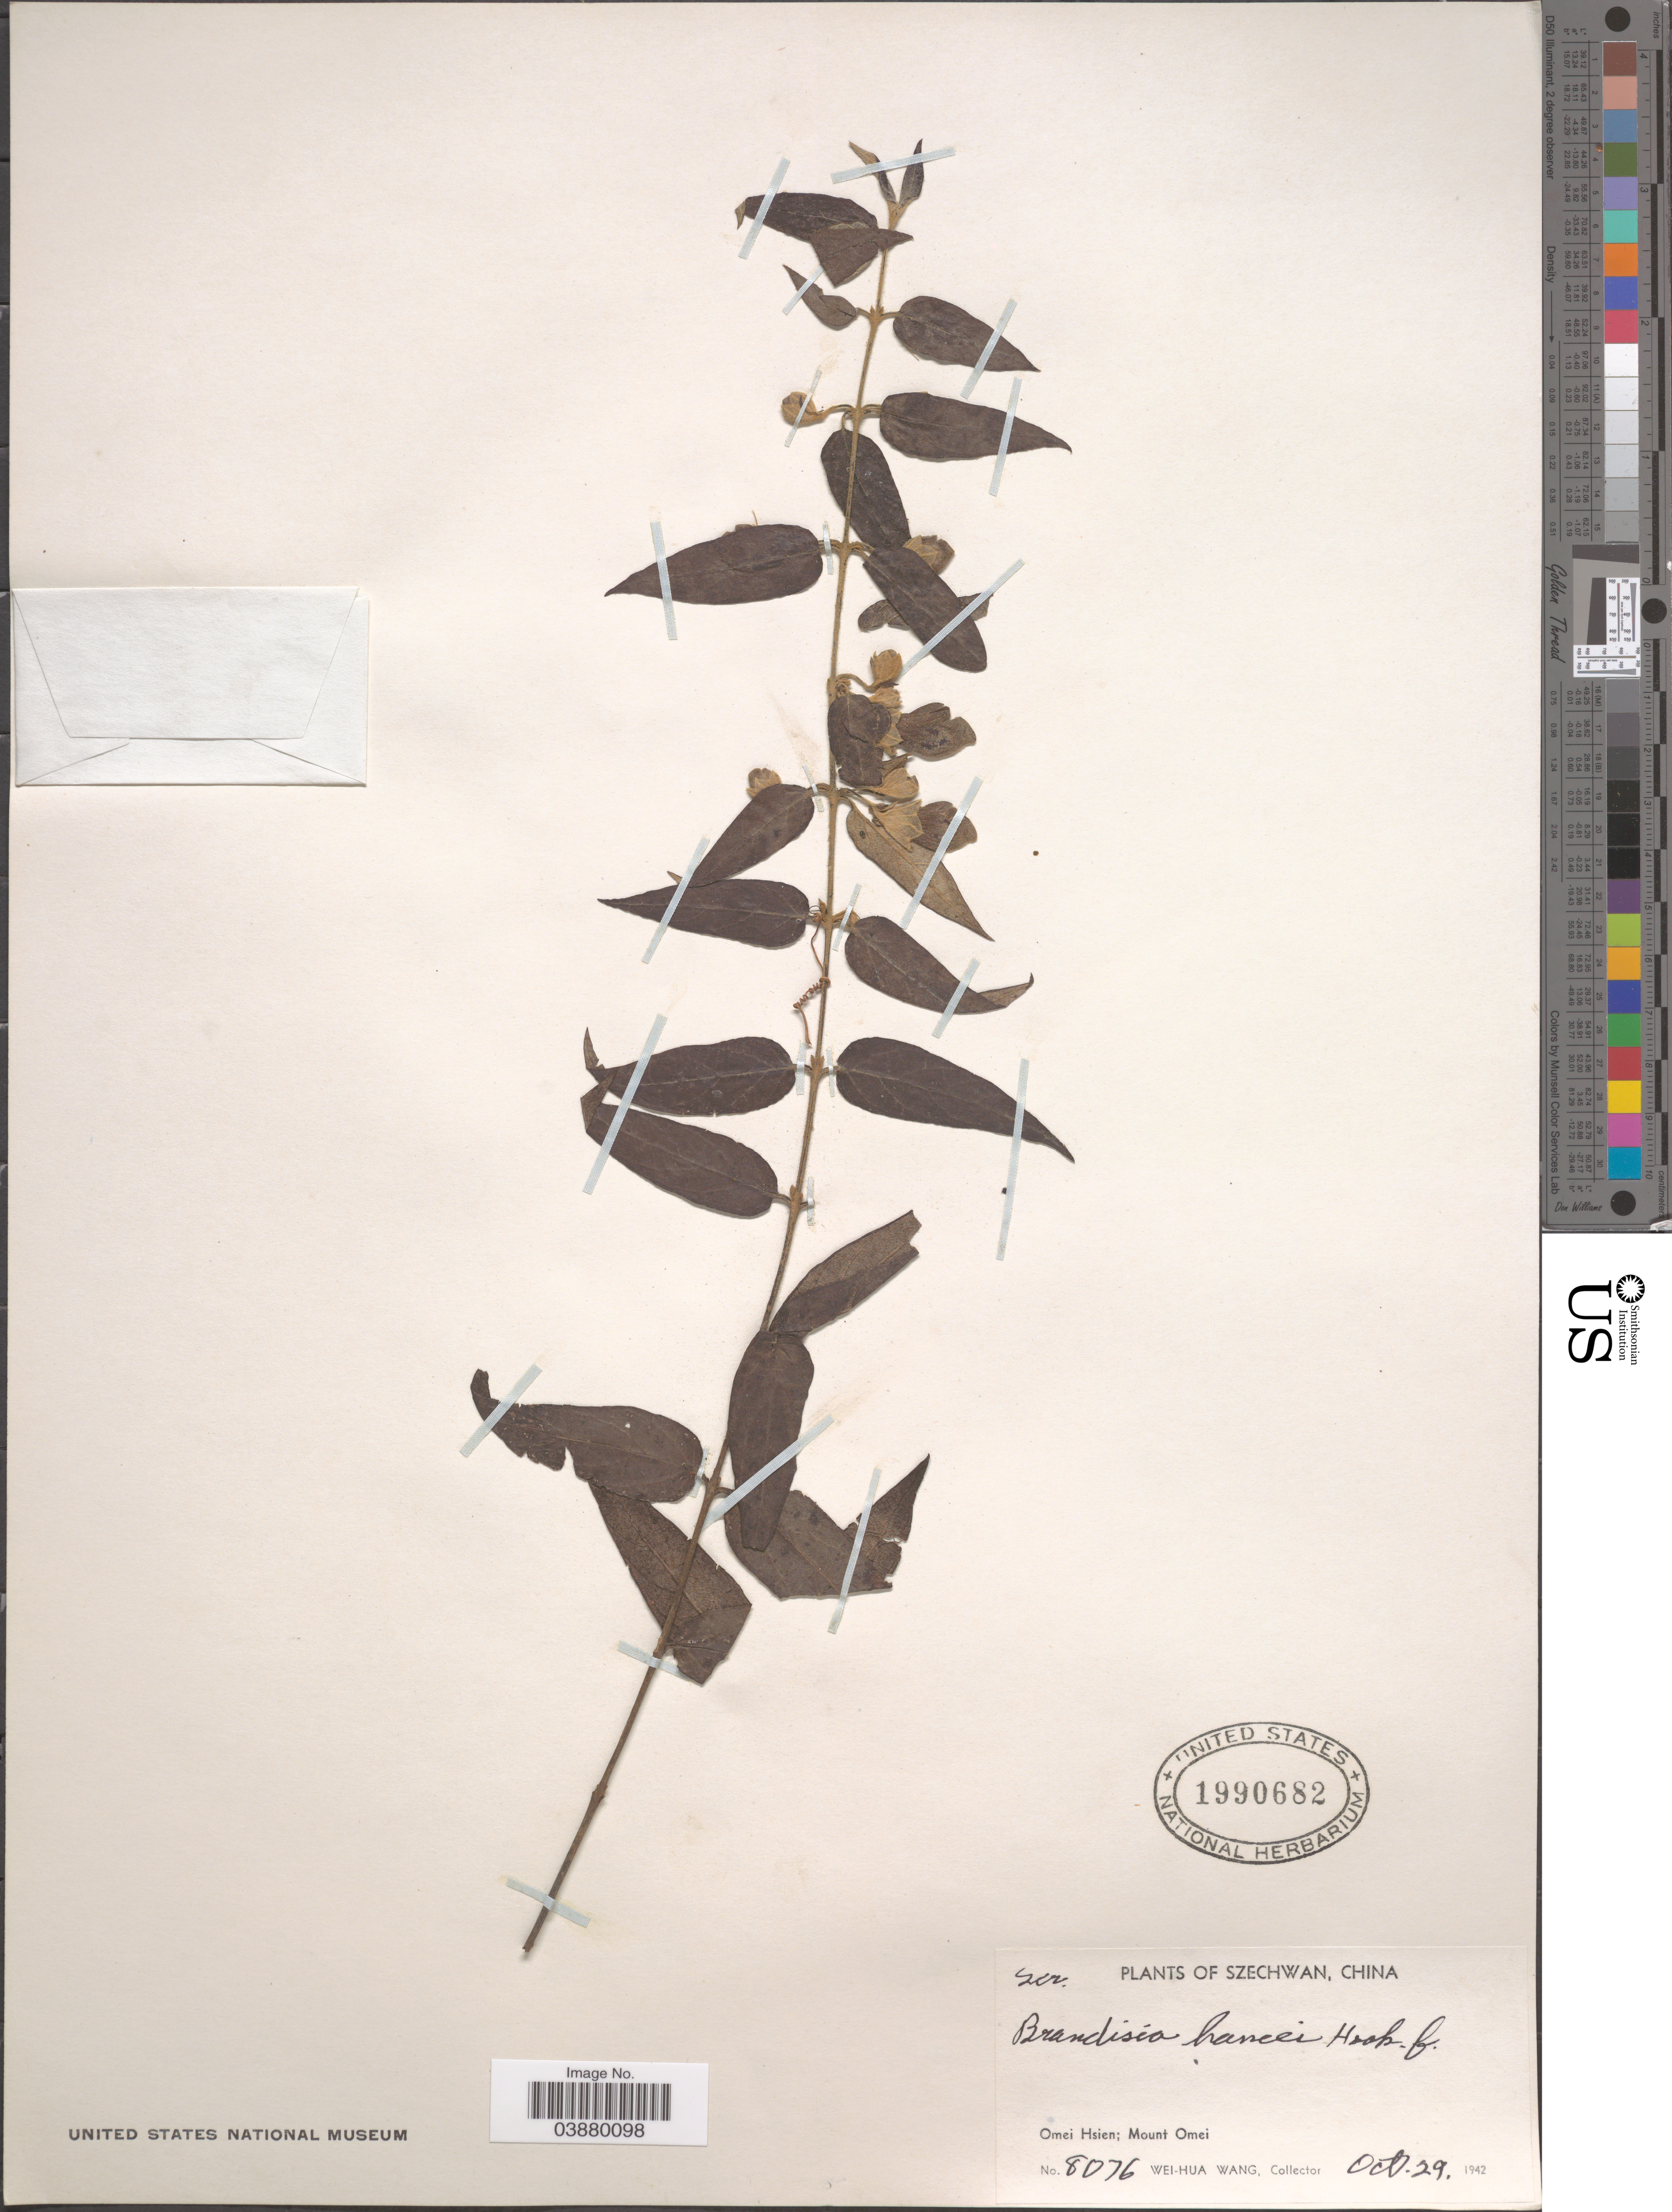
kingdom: Plantae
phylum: Tracheophyta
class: Magnoliopsida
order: Lamiales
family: Orobanchaceae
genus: Brandisia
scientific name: Brandisia hancei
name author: Hook. f.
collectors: W. Wang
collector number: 8076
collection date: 1942-10-29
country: China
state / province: Sichuan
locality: Szechwan. Omei Hsien; Mount Omei.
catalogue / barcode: US 1990682